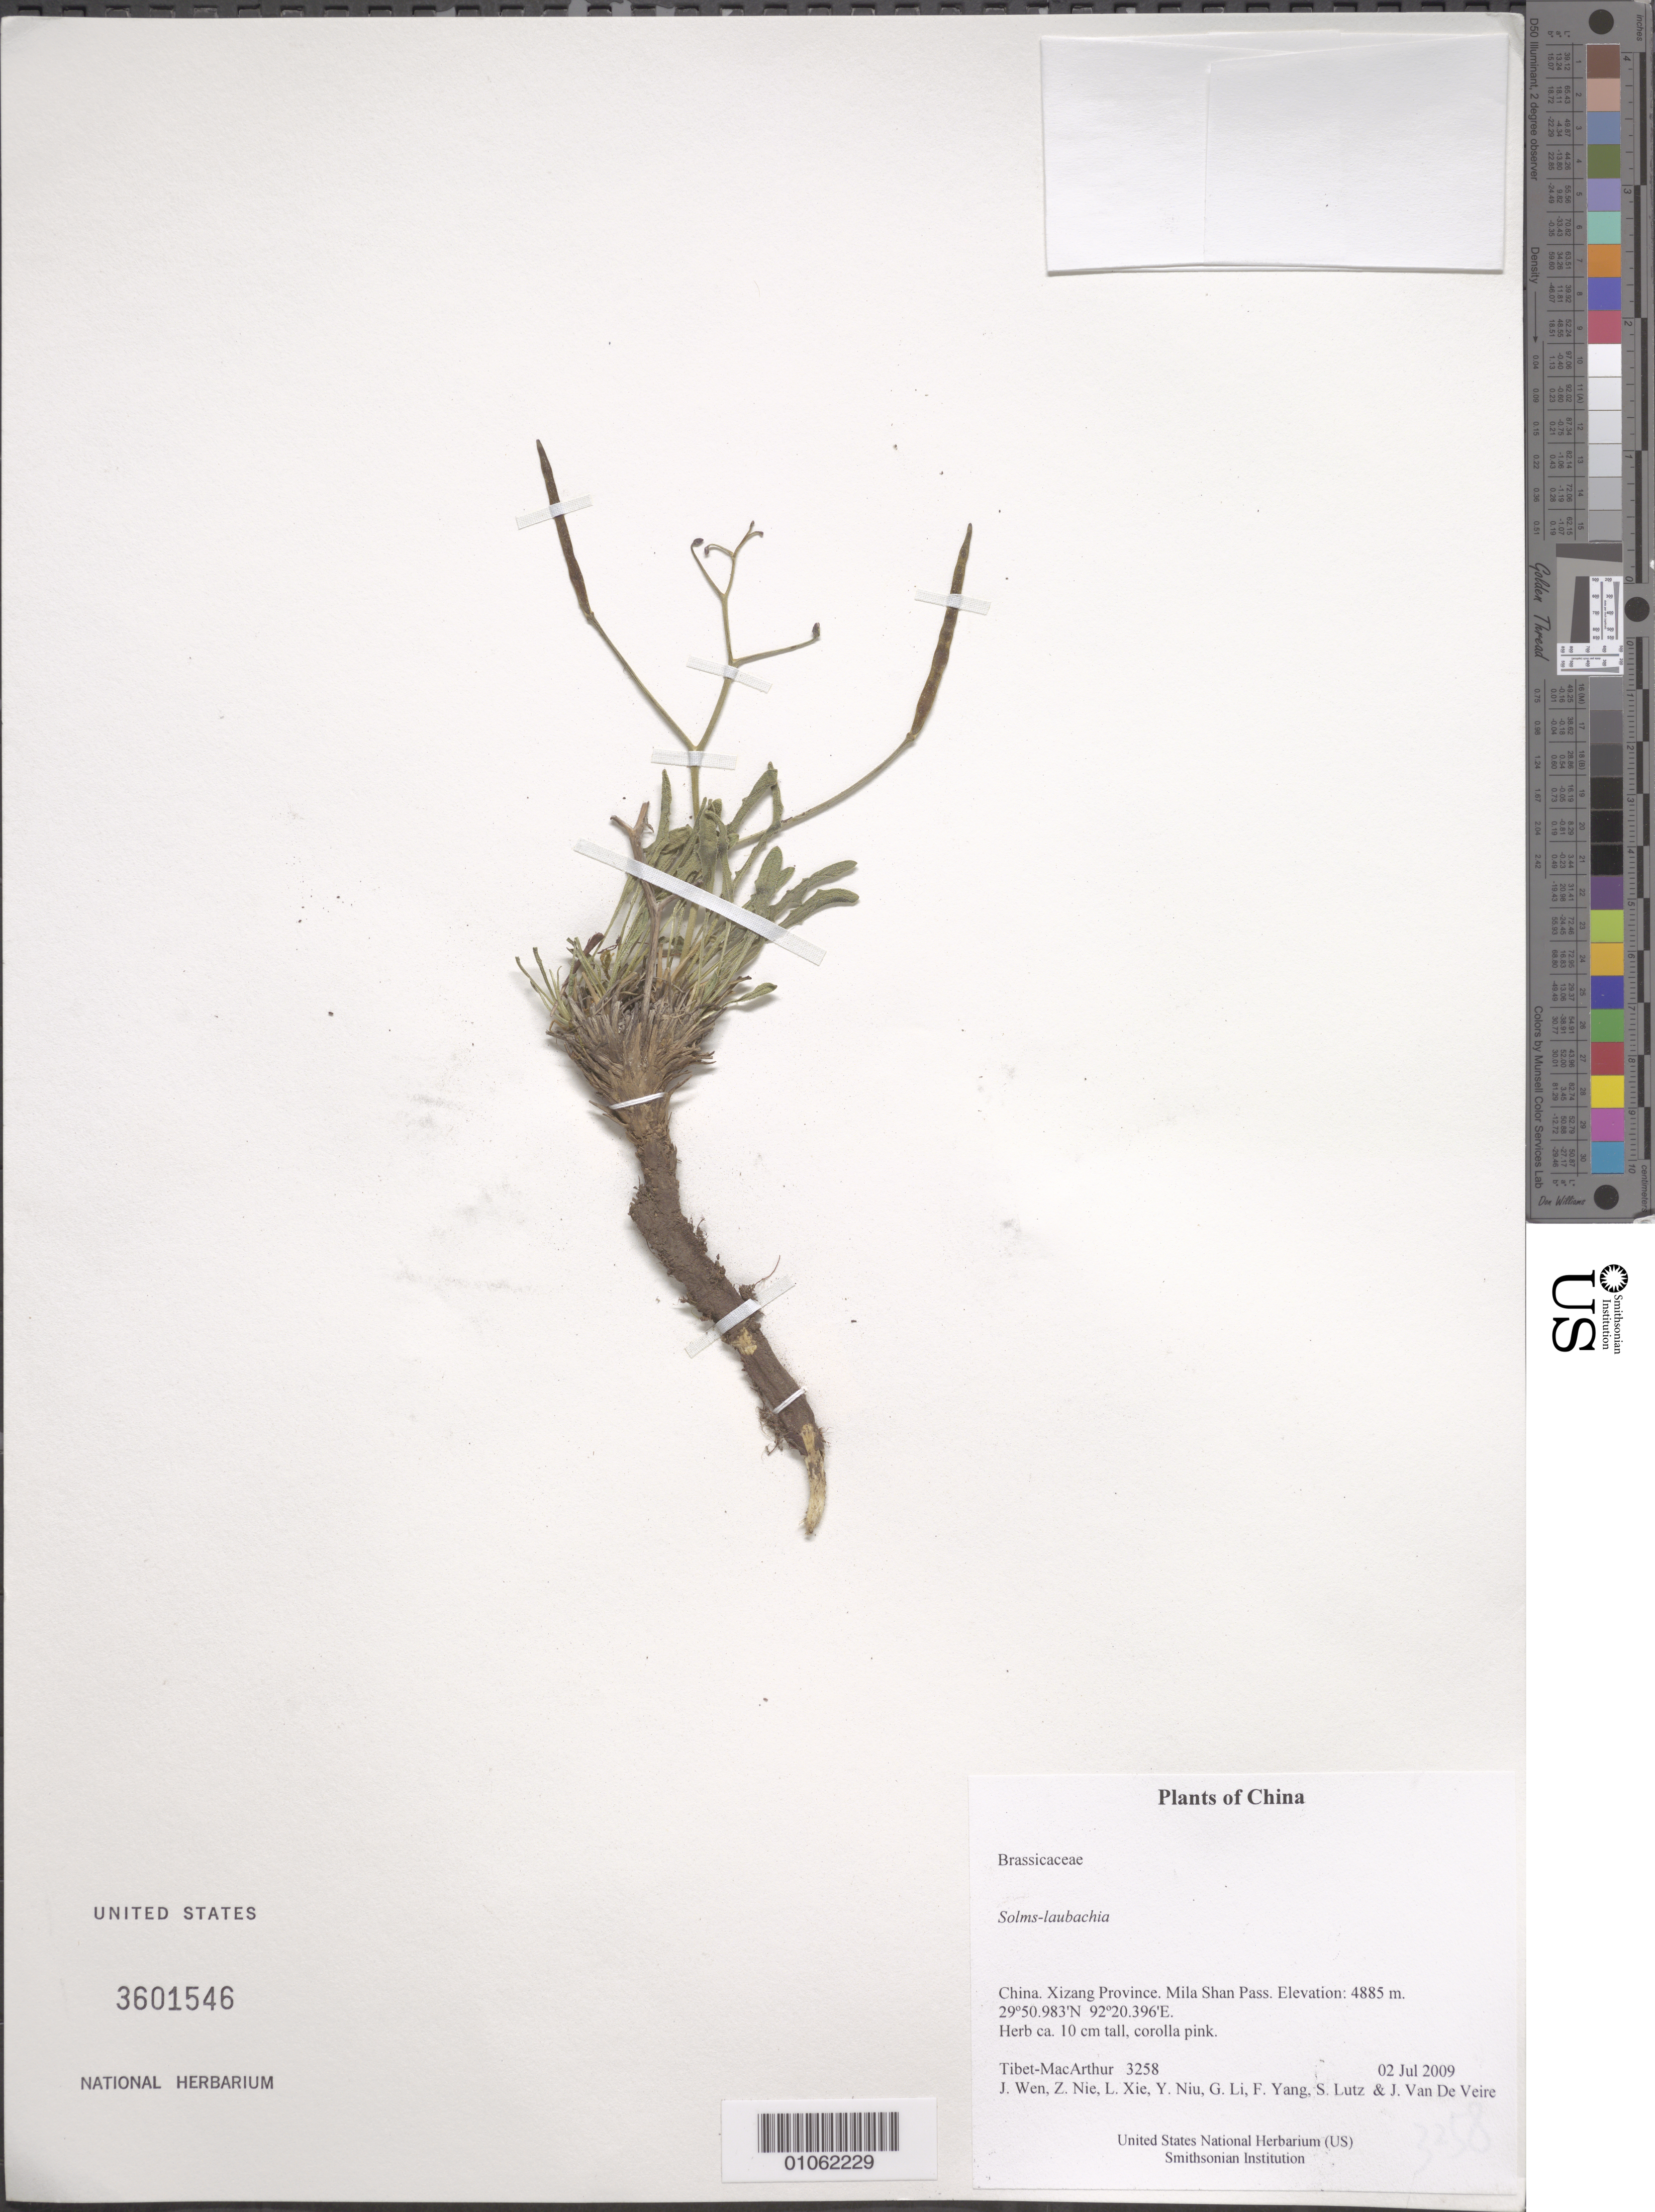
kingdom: Plantae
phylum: Tracheophyta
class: Magnoliopsida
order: Brassicales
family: Brassicaceae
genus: Solms-Laubachia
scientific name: Solms-laubachia sp.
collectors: Tibet-MacArthur, J. Wen, Z. Nie, L. Xie, Y. Niu, G. Li, F. Yang, S. Lutz & J. Van De Veire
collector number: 3258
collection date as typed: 02 Jul 2009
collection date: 2009-07-02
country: China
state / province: Xizang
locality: Mila Shan Pass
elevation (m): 4885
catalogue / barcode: US 3601546